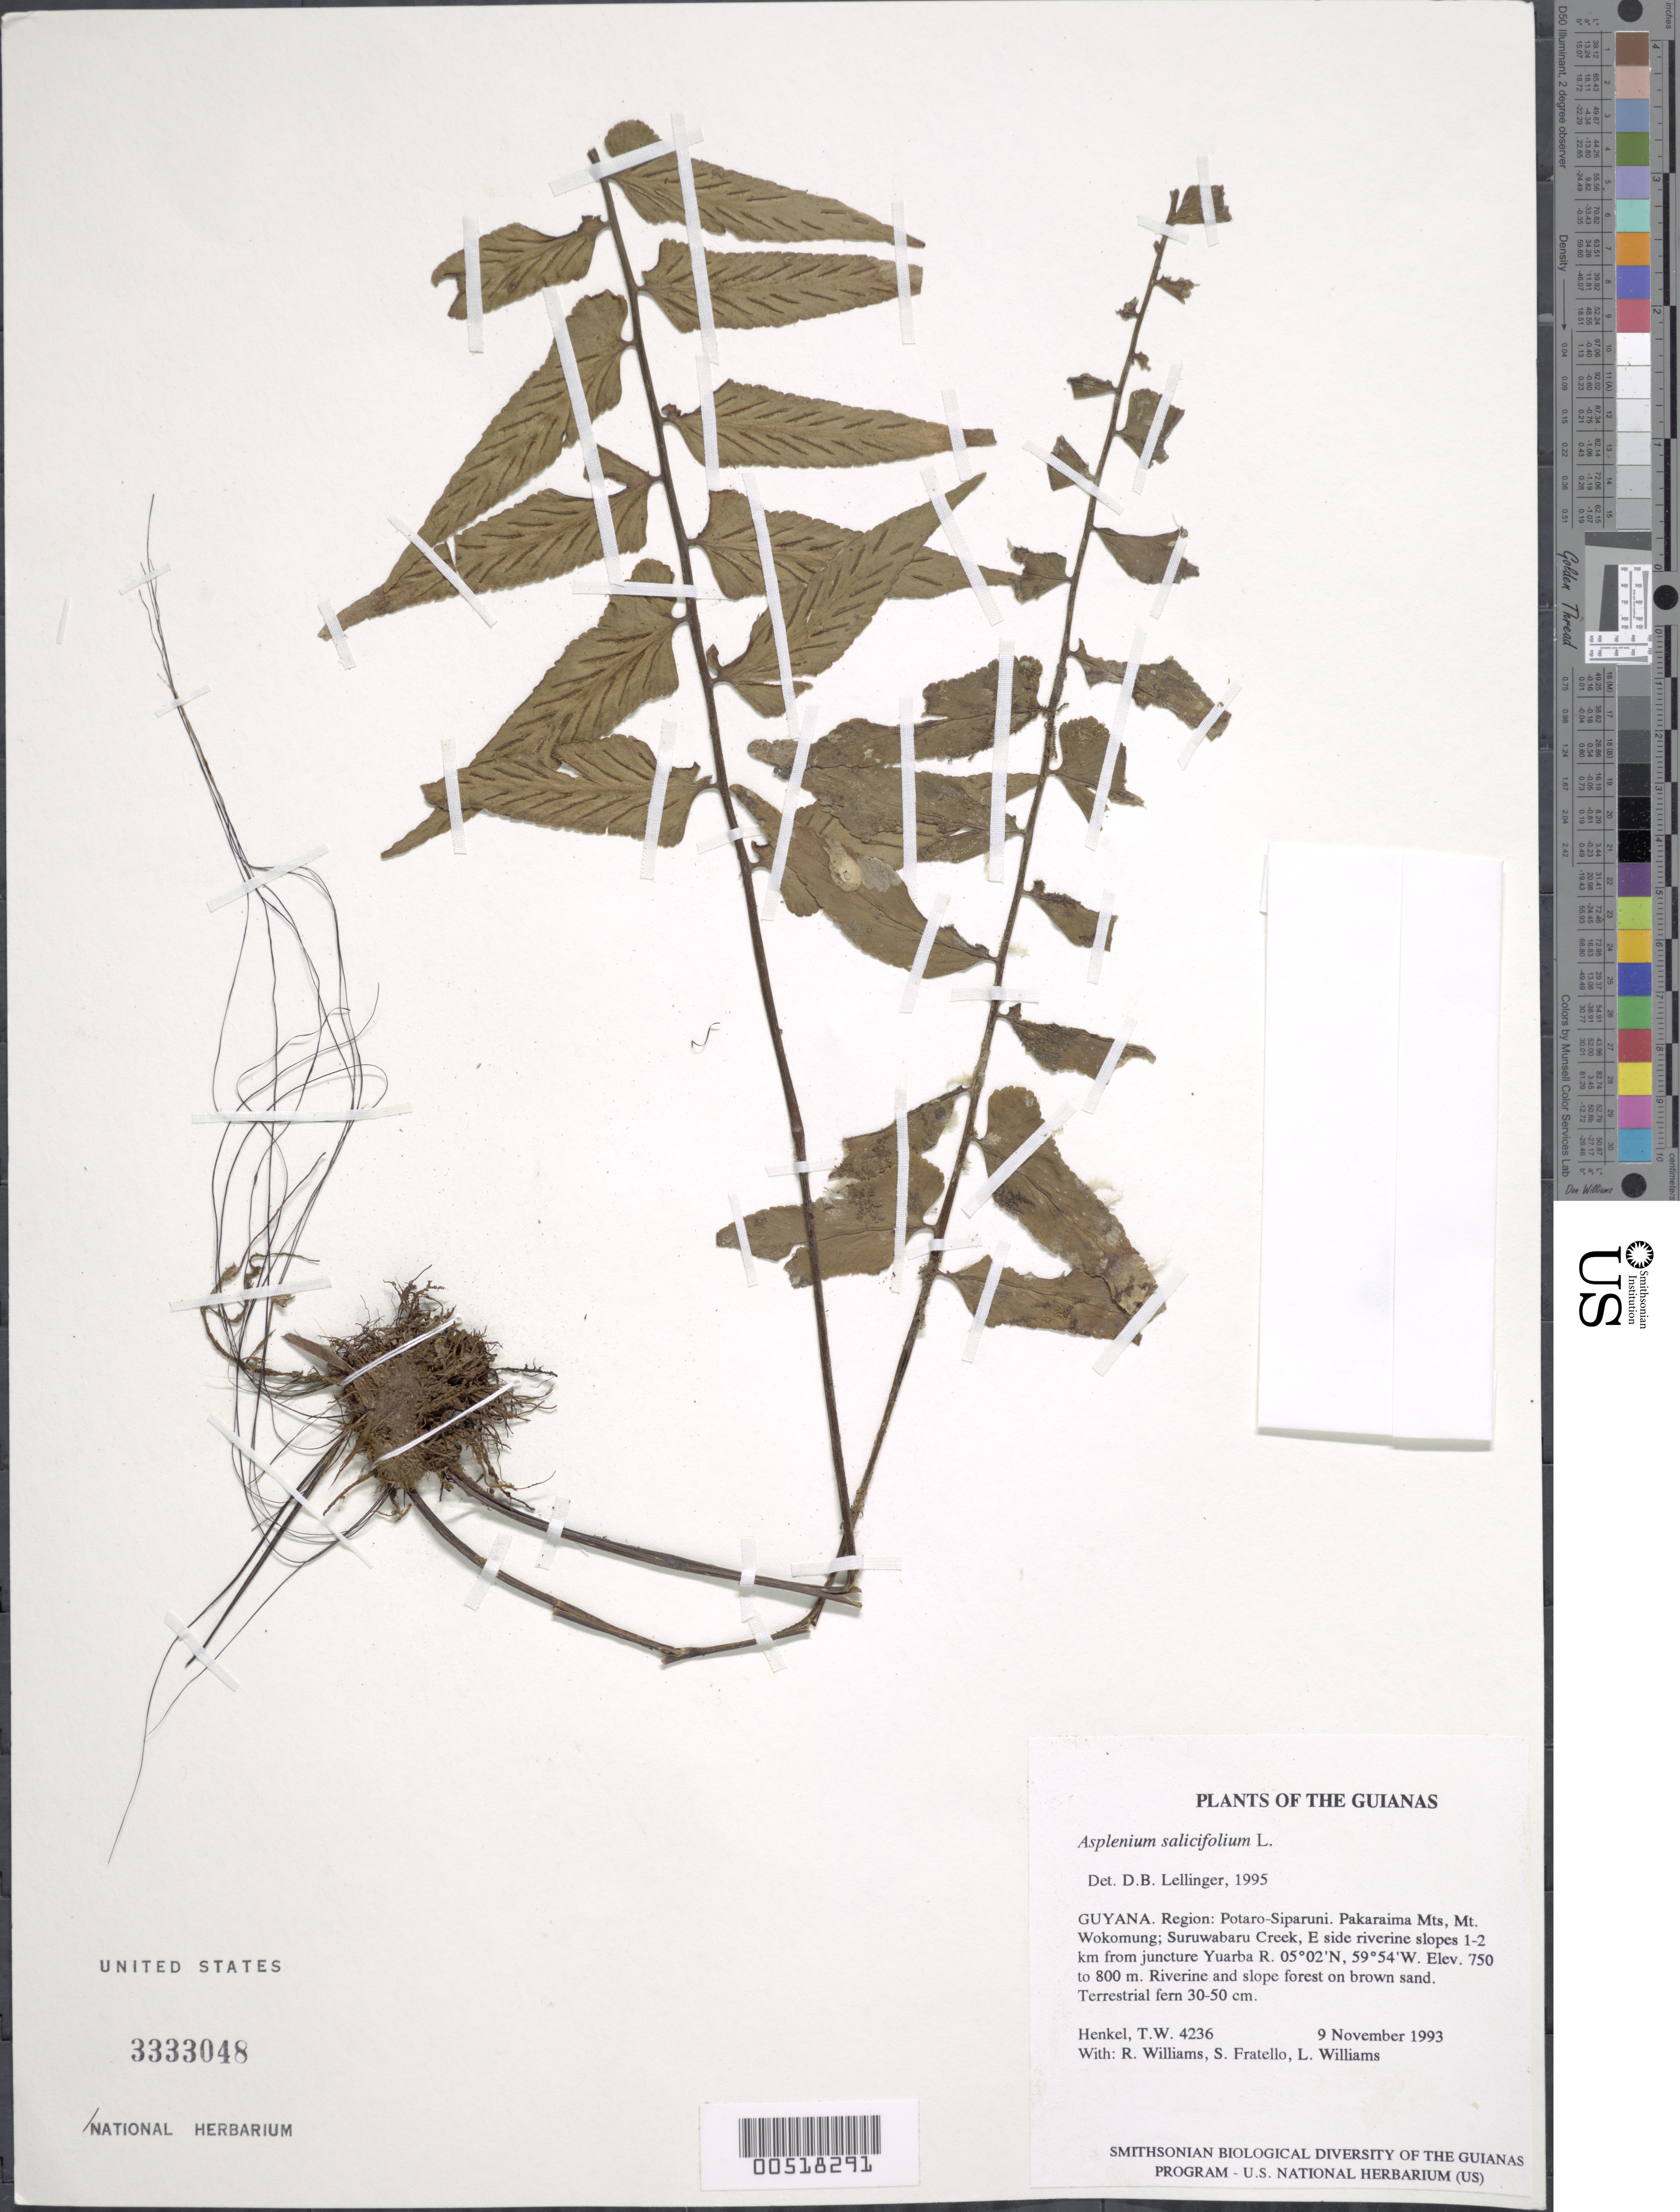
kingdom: Plantae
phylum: Tracheophyta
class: Polypodiopsida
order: Polypodiales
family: Aspleniaceae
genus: Asplenium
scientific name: Asplenium salicifolium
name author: L.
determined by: Lellinger, David B., (BOT), Smithsonian Institution - National Museum of Natural History (UNITED STATES)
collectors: T. Henkel, R. Williams, S. Fratello & L. Williams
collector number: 4236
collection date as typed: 9 November 1993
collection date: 1993-11-09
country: Guyana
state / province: Potaro-Siparuni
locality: Pakaraima Mts, Mt. Wokomung; Suruwabaru Creek, E side riverine slopes 1-2 km from juncture Yuarba R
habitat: Riverine and slope forest on brown sand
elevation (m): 750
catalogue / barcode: US 3333048